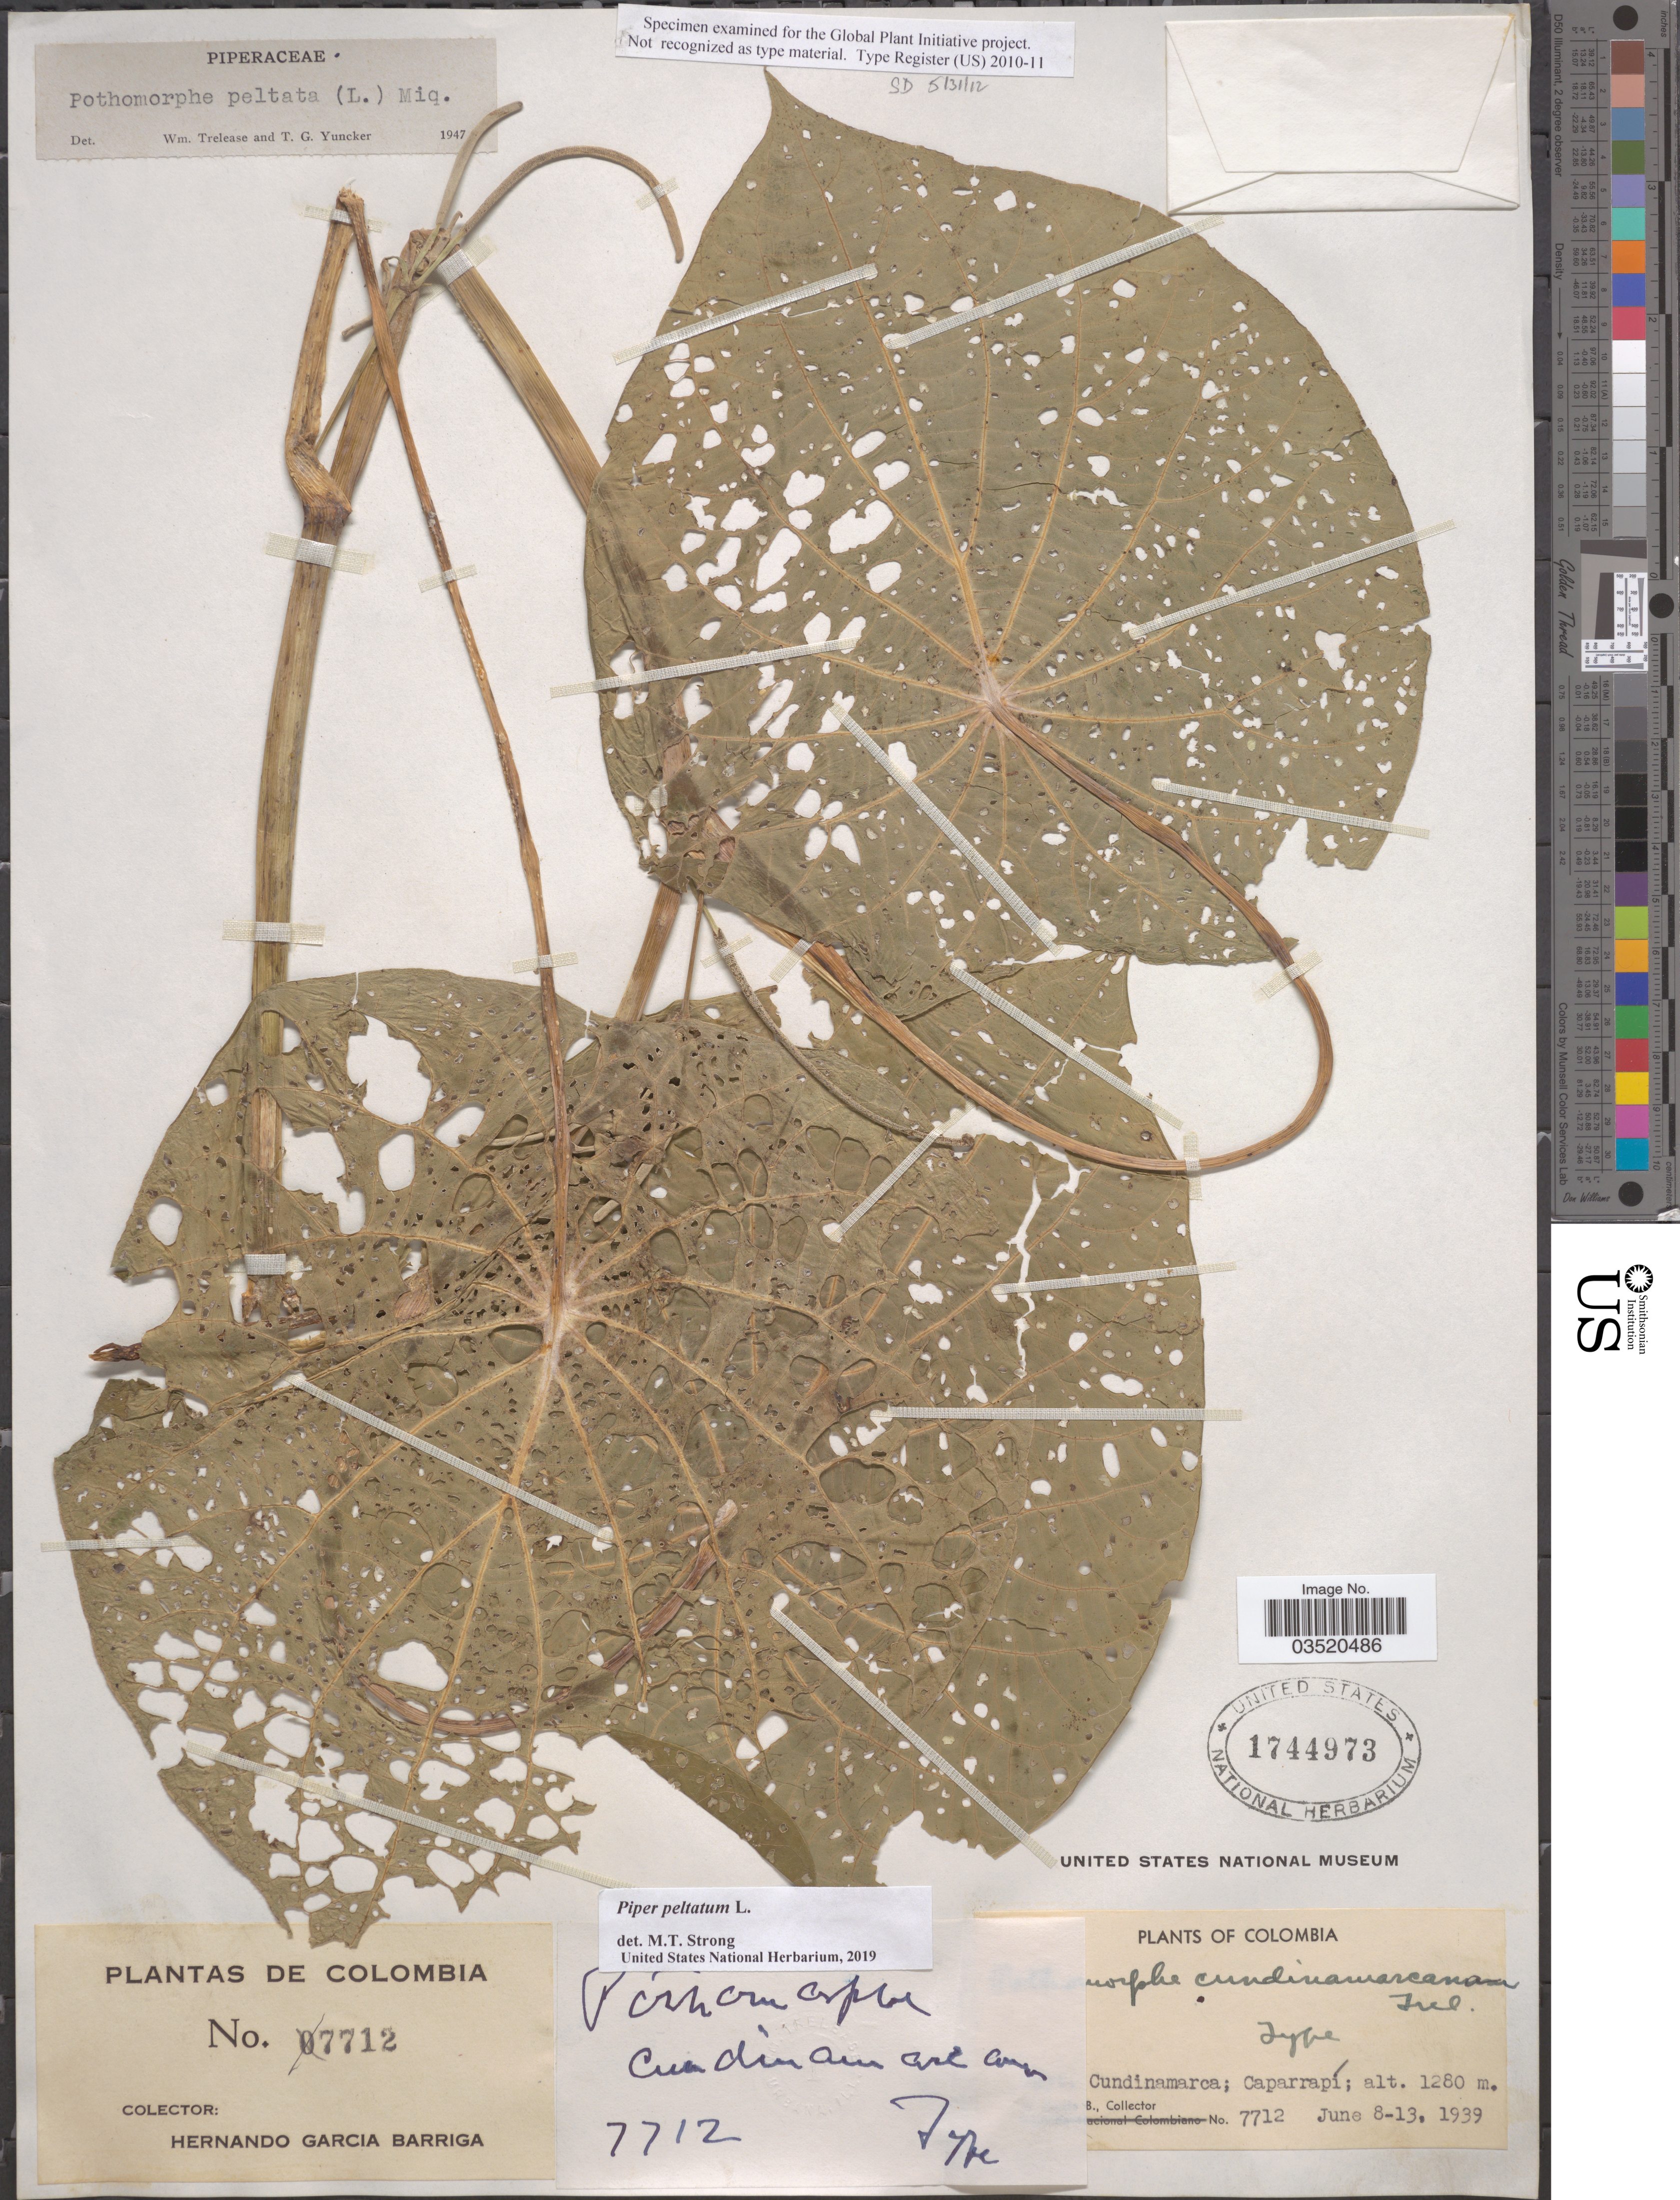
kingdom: Plantae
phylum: Tracheophyta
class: Magnoliopsida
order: Piperales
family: Piperaceae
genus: Piper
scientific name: Piper peltatum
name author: L.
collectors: H. García Barriga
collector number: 7712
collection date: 1939-06-08/1939-06-13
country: Colombia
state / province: Cundinamarca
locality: [illegible text] Cundinamarca; Caparrapí.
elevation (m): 1280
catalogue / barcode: US 1744973